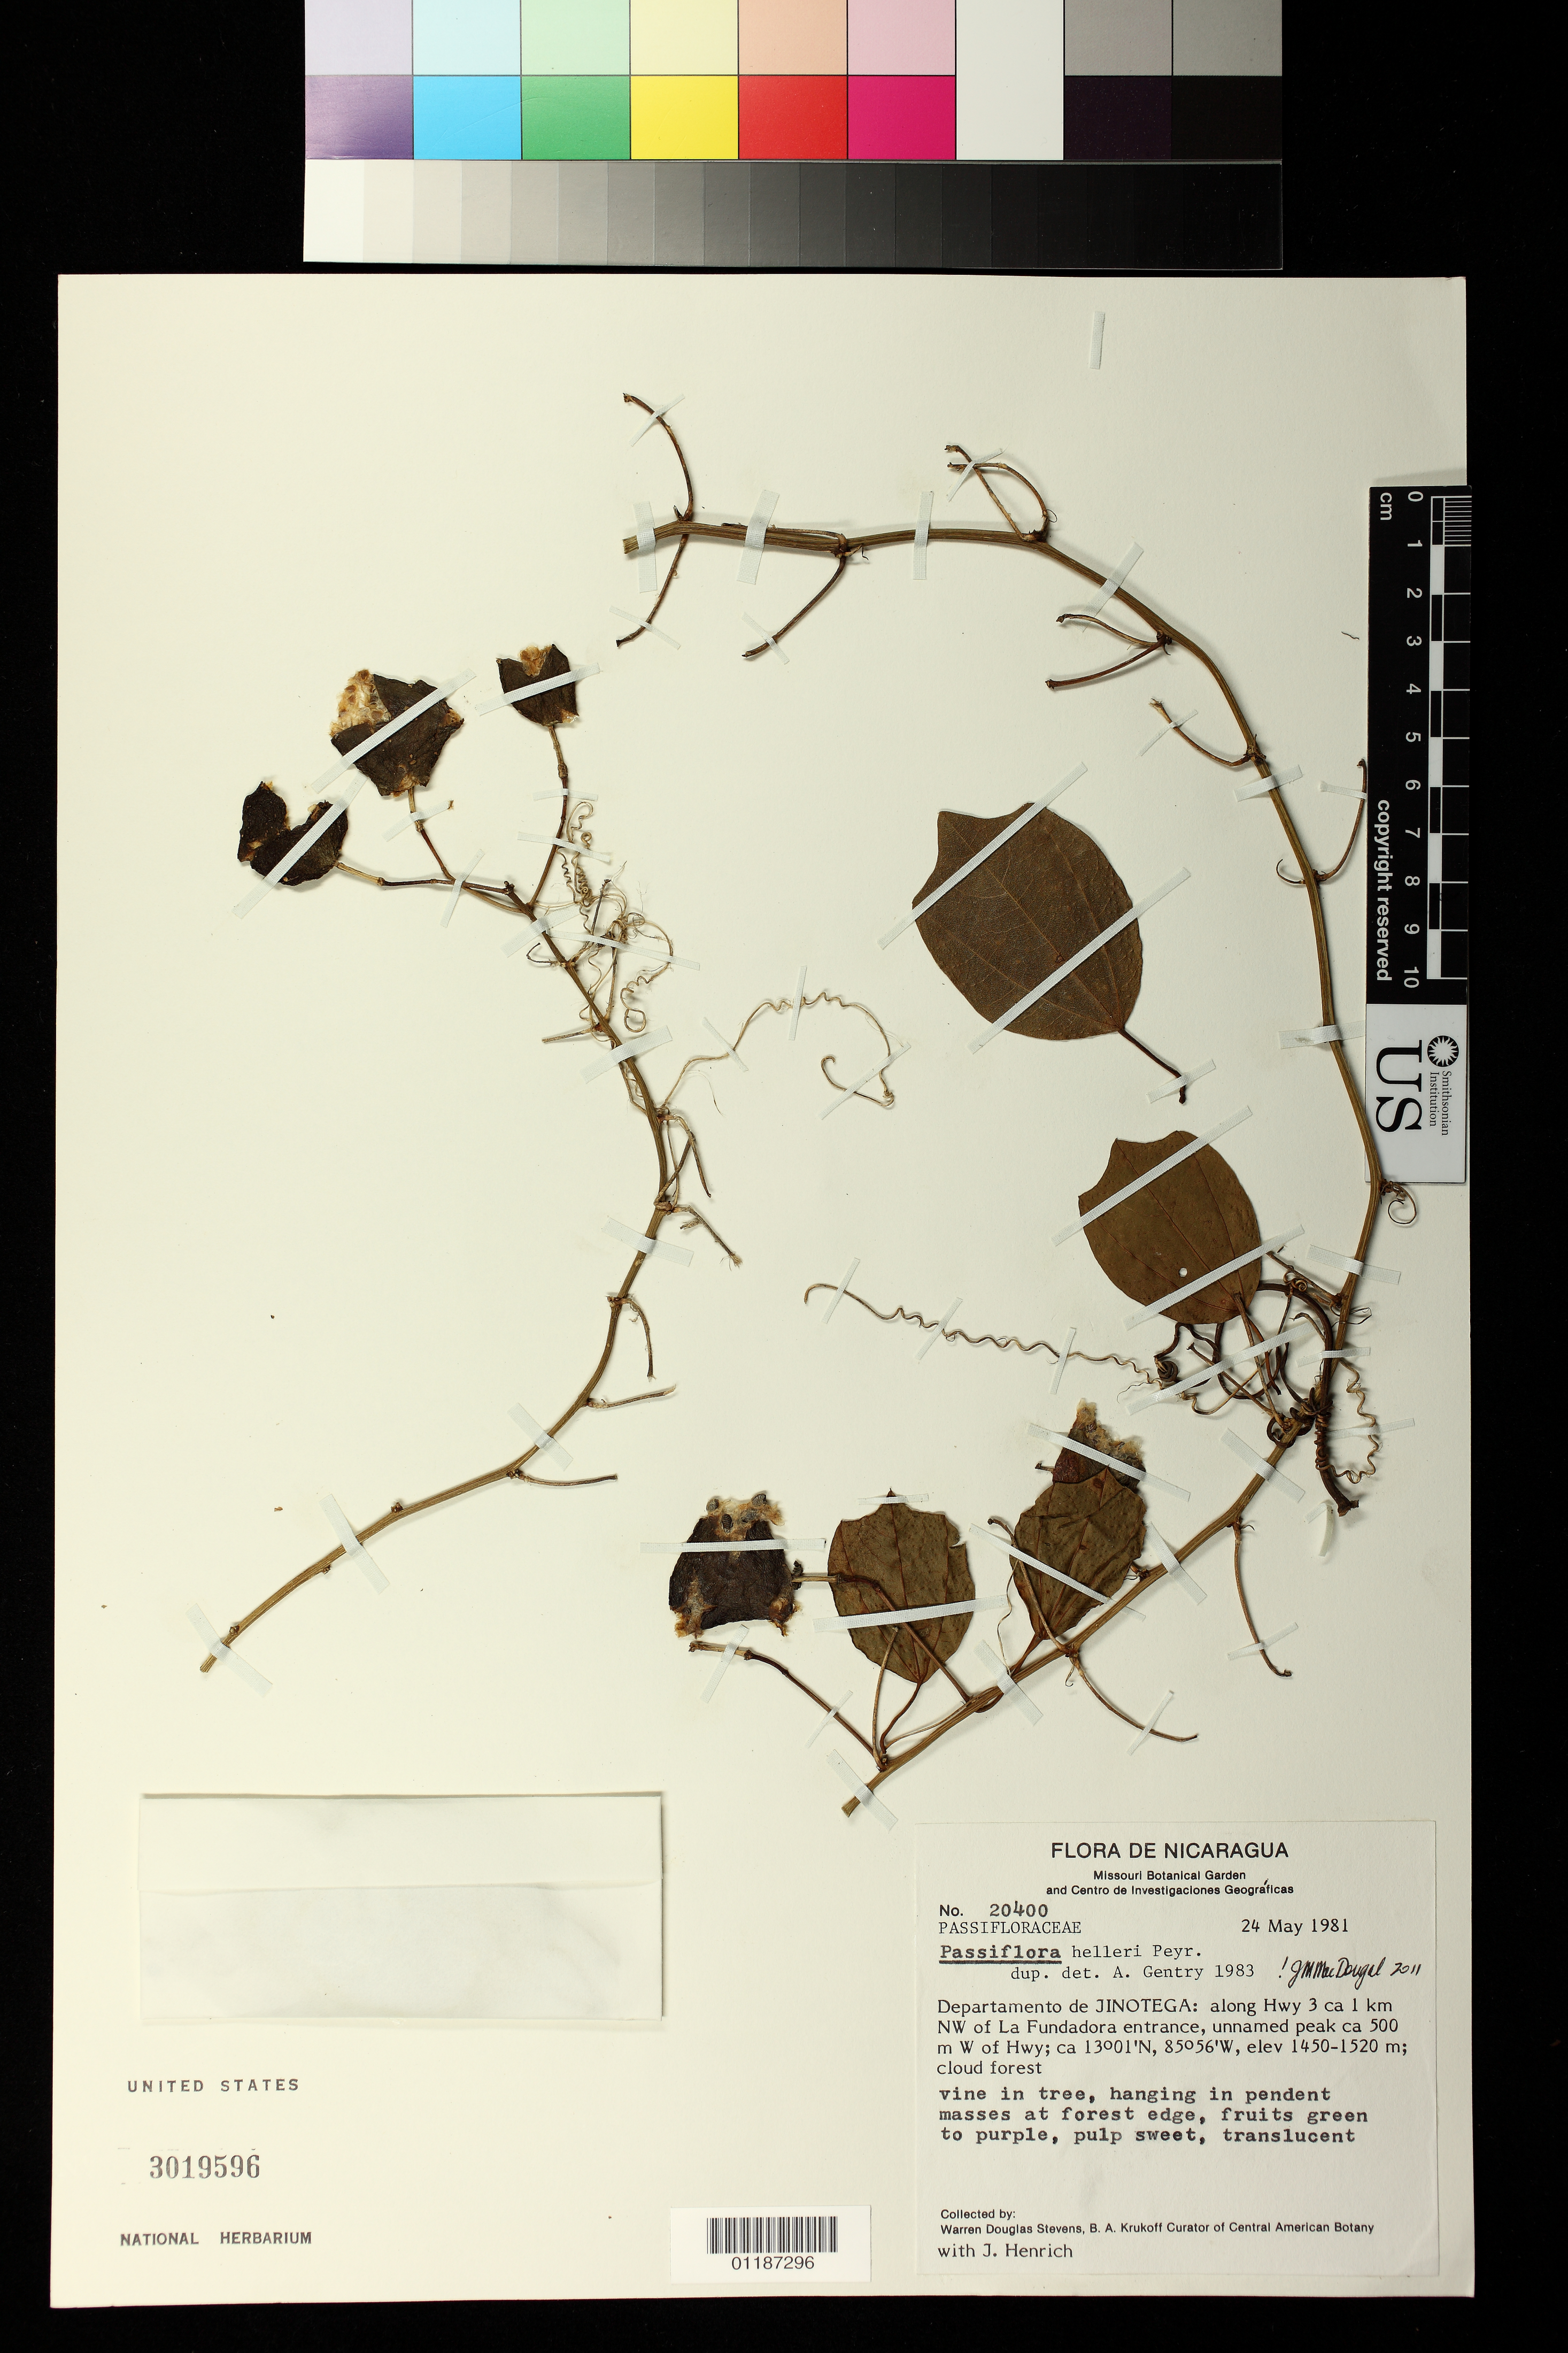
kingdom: Plantae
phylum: Tracheophyta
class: Magnoliopsida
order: Malpighiales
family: Passifloraceae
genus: Passiflora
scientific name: Passiflora helleri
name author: Peyr.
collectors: W. D. Stevens, B. A. Krukoff & J. Henrich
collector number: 20400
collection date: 1981-05-24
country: Nicaragua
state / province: Jinotega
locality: Along Hwy 3, ca 1 km NW of La Fundadora entrance, unnamed peak ca 500 m W of Hwy.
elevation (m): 1450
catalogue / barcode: US 3019596